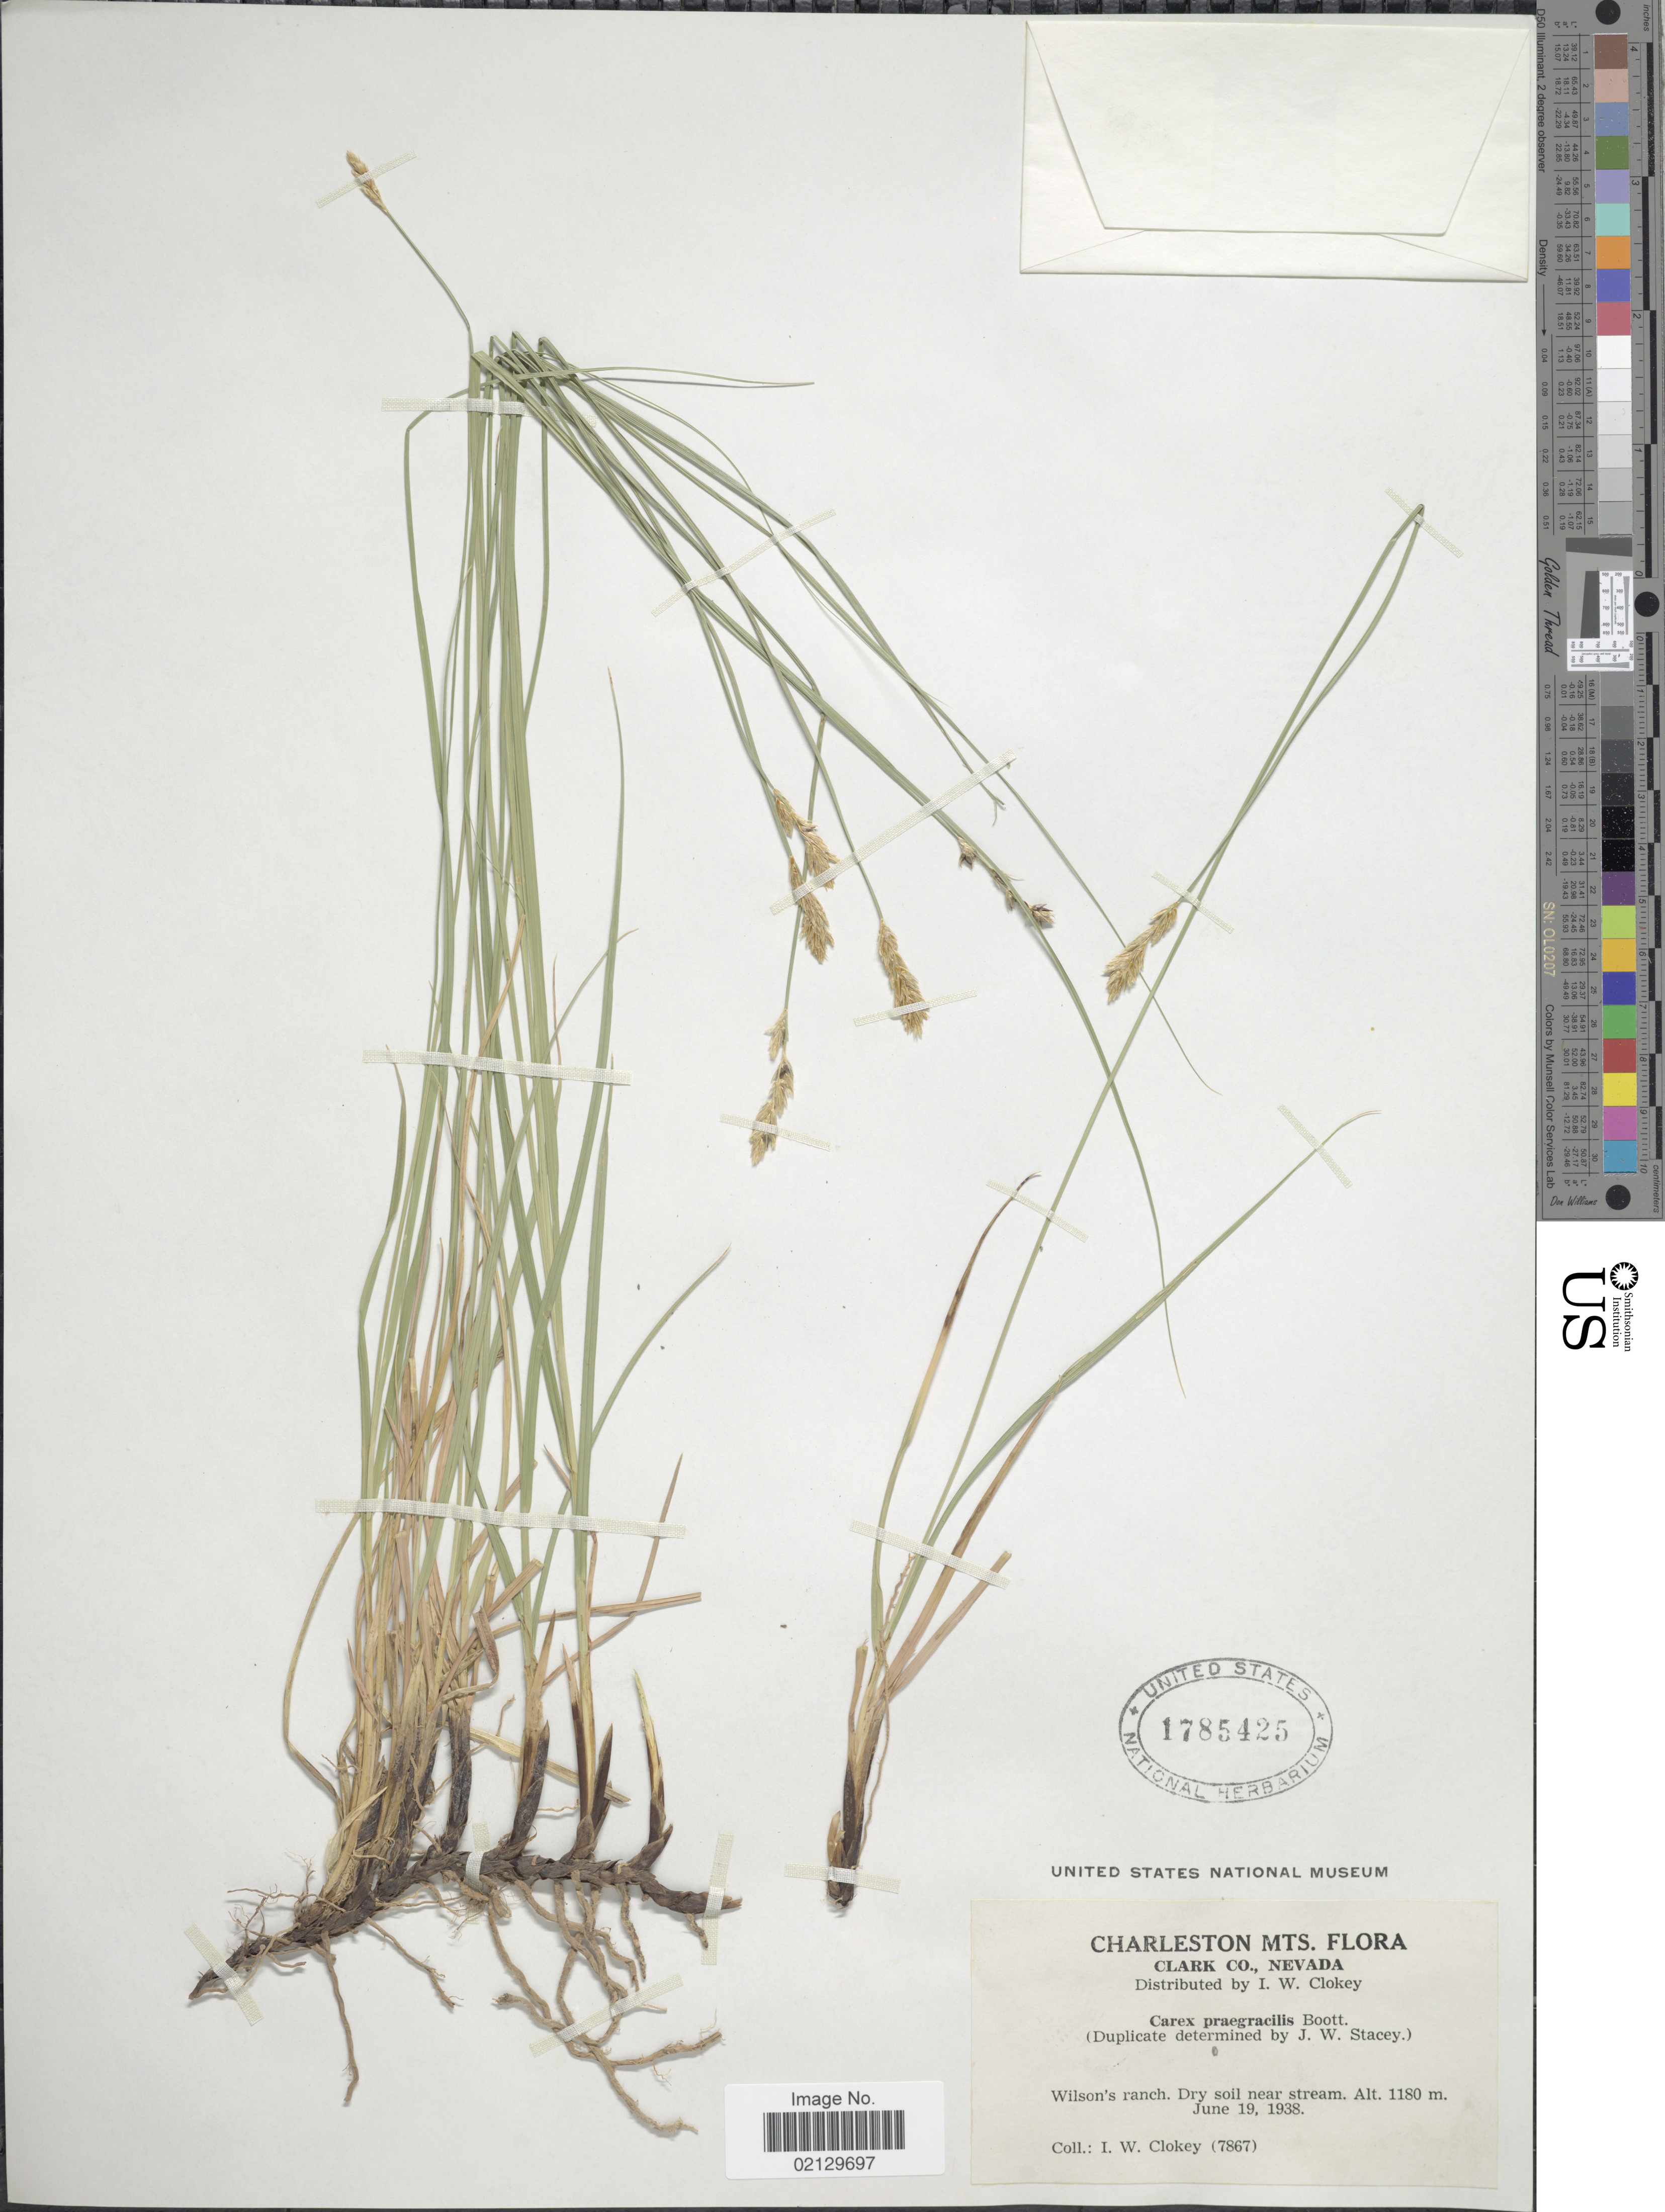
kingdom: Plantae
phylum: Tracheophyta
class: Liliopsida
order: Poales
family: Cyperaceae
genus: Carex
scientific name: Carex praegracilis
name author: W. Boott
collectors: I. W. Clokey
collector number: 7867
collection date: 1938-06-19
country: United States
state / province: Nevada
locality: Charleston Mts., Clark Co. Wilson's ranch, Dry soil near stream.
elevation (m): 1180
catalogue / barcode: US 1785425